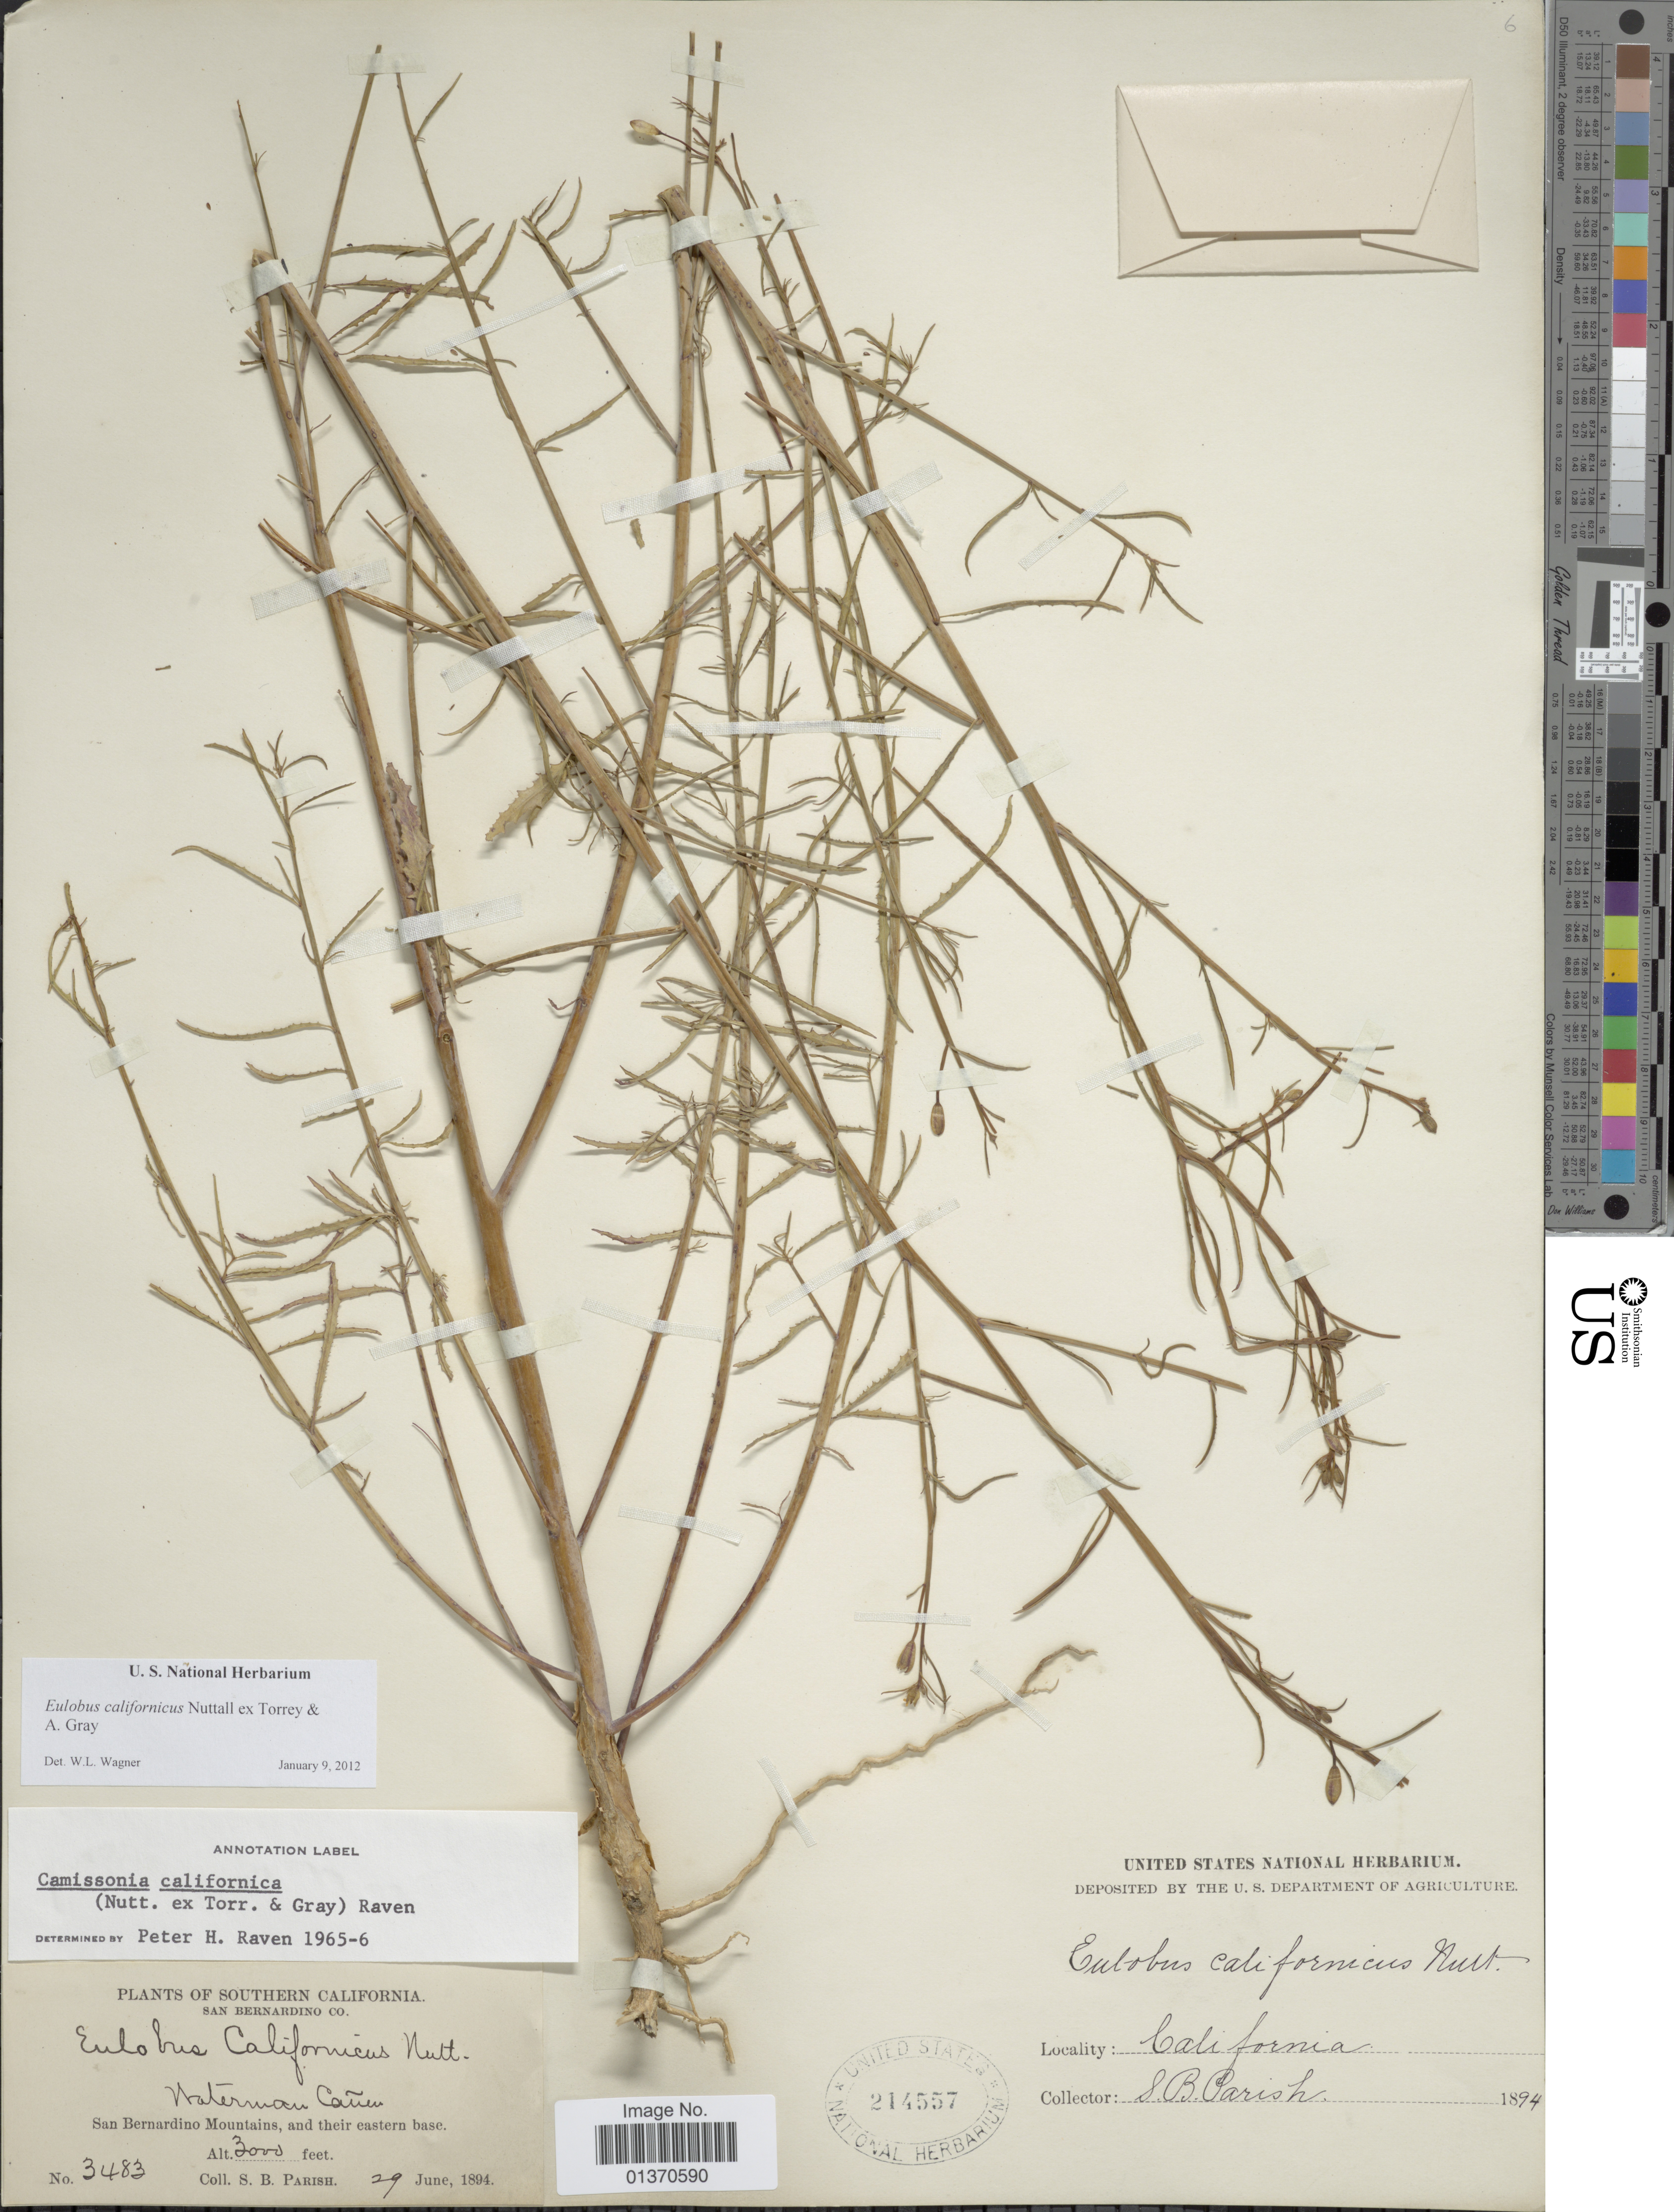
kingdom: Plantae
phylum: Tracheophyta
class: Magnoliopsida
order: Myrtales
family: Onagraceae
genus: Eulobus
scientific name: Eulobus californicus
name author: Nutt. ex Torr. & A. Gray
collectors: S. B. Parish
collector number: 3483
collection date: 1894-06-29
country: United States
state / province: California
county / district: San Bernardino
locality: Southern California, San Bernardino Co., Waterman Cañon, San Bernardino Mountains, and their eastern base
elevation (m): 914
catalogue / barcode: US 214557